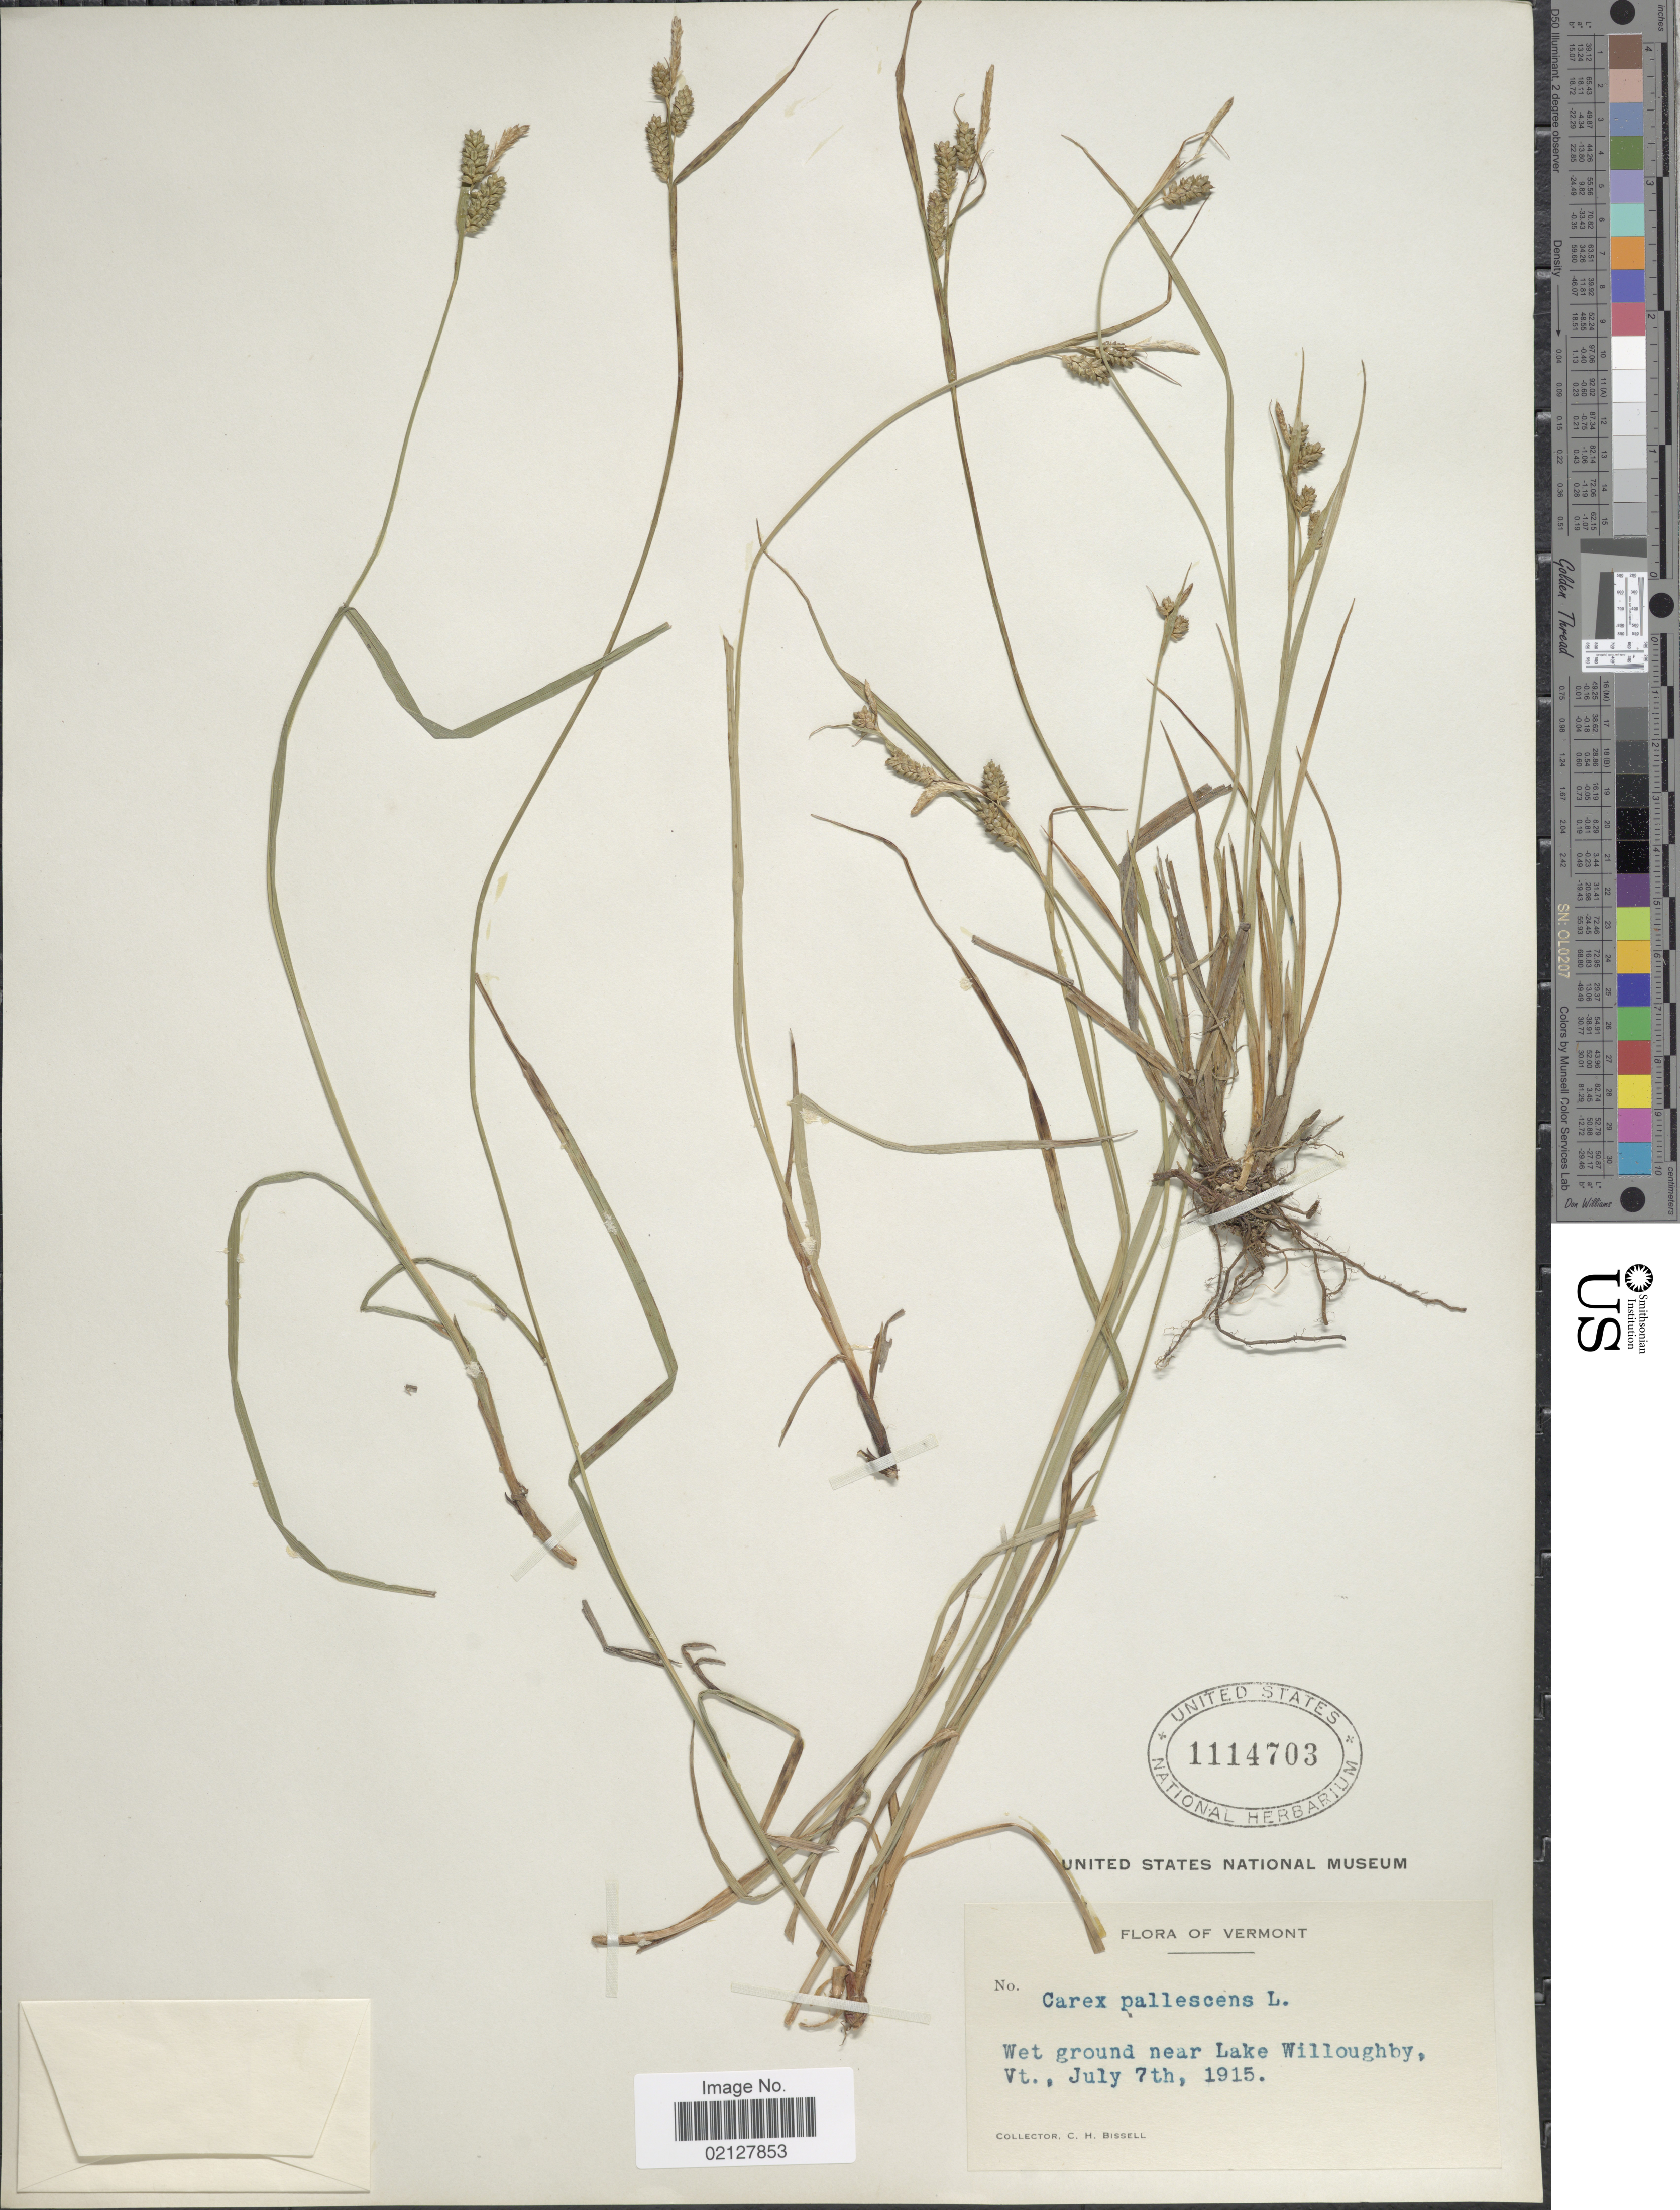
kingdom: Plantae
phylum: Tracheophyta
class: Liliopsida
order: Poales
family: Cyperaceae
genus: Carex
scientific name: Carex pallescens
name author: L.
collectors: C. Bissell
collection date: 1915-07-07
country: United States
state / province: Vermont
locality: Wet ground near Lake Willoughby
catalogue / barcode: US 1114703